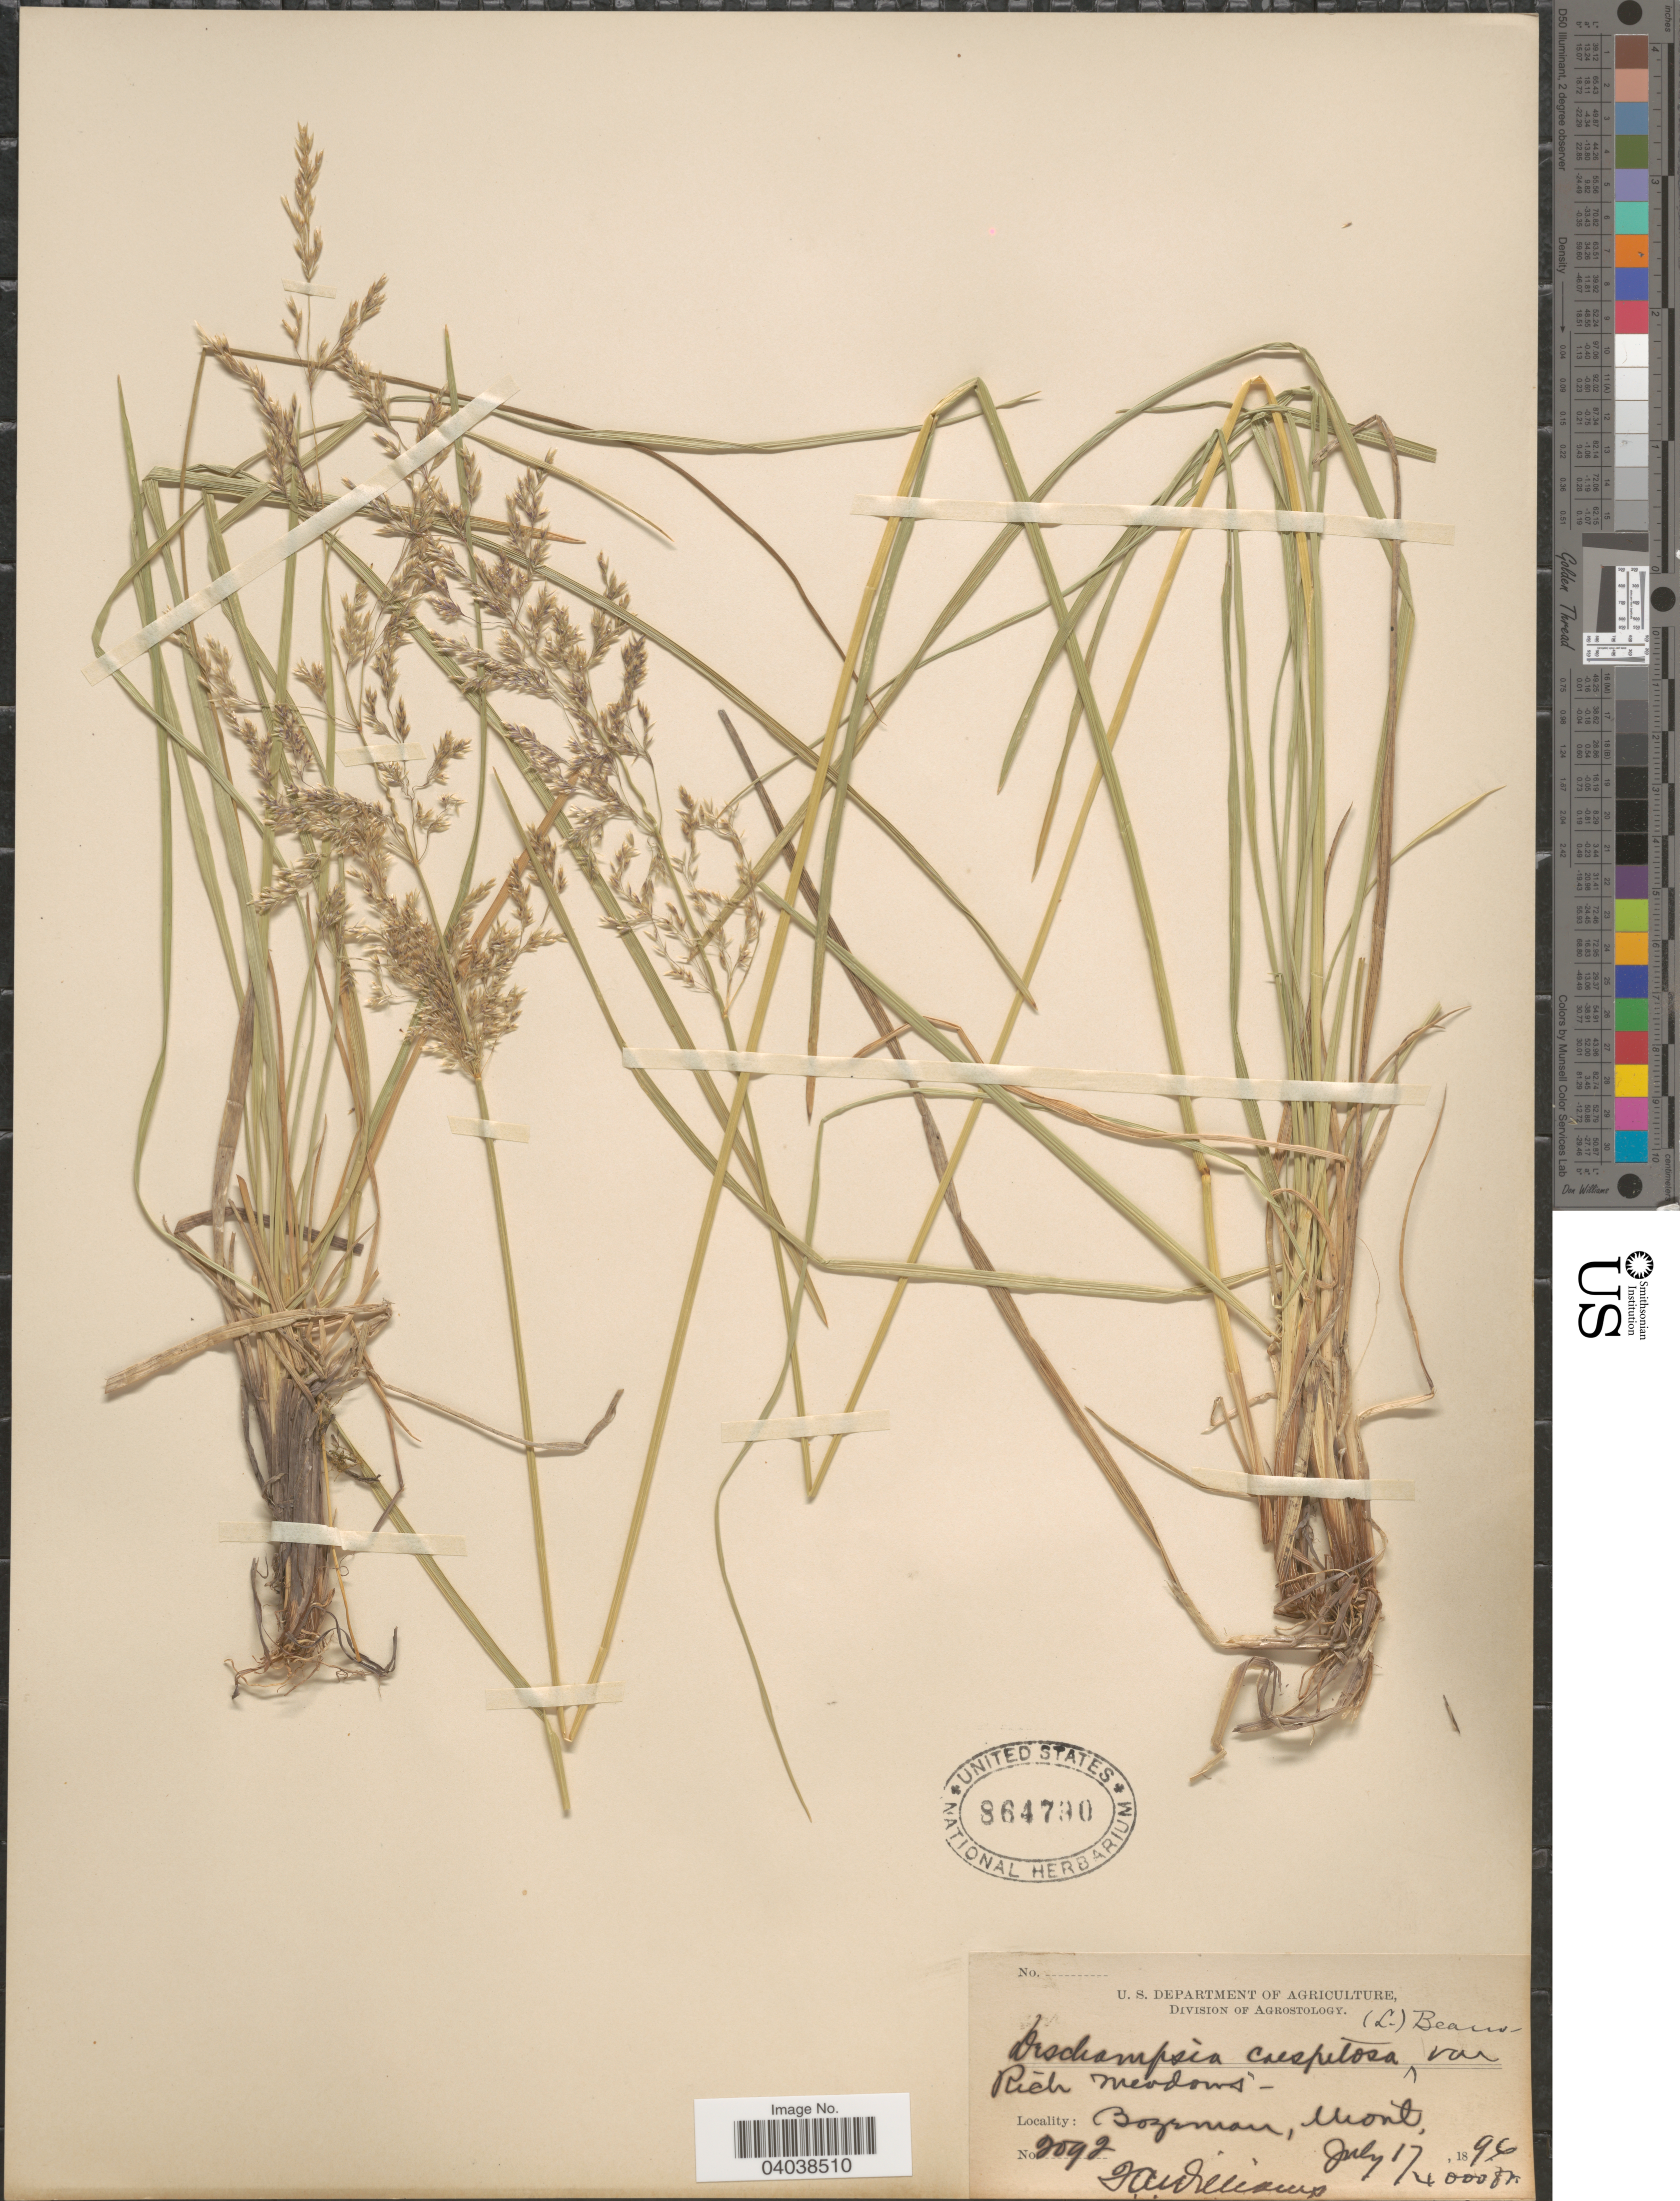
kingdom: Plantae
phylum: Tracheophyta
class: Liliopsida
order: Poales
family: Poaceae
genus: Deschampsia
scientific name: Deschampsia cespitosa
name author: (L.) P. Beauv.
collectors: J. A. Williams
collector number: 2092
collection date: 1896-07-17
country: United States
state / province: Montana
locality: Bozeman.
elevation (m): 1219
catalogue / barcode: US 864790